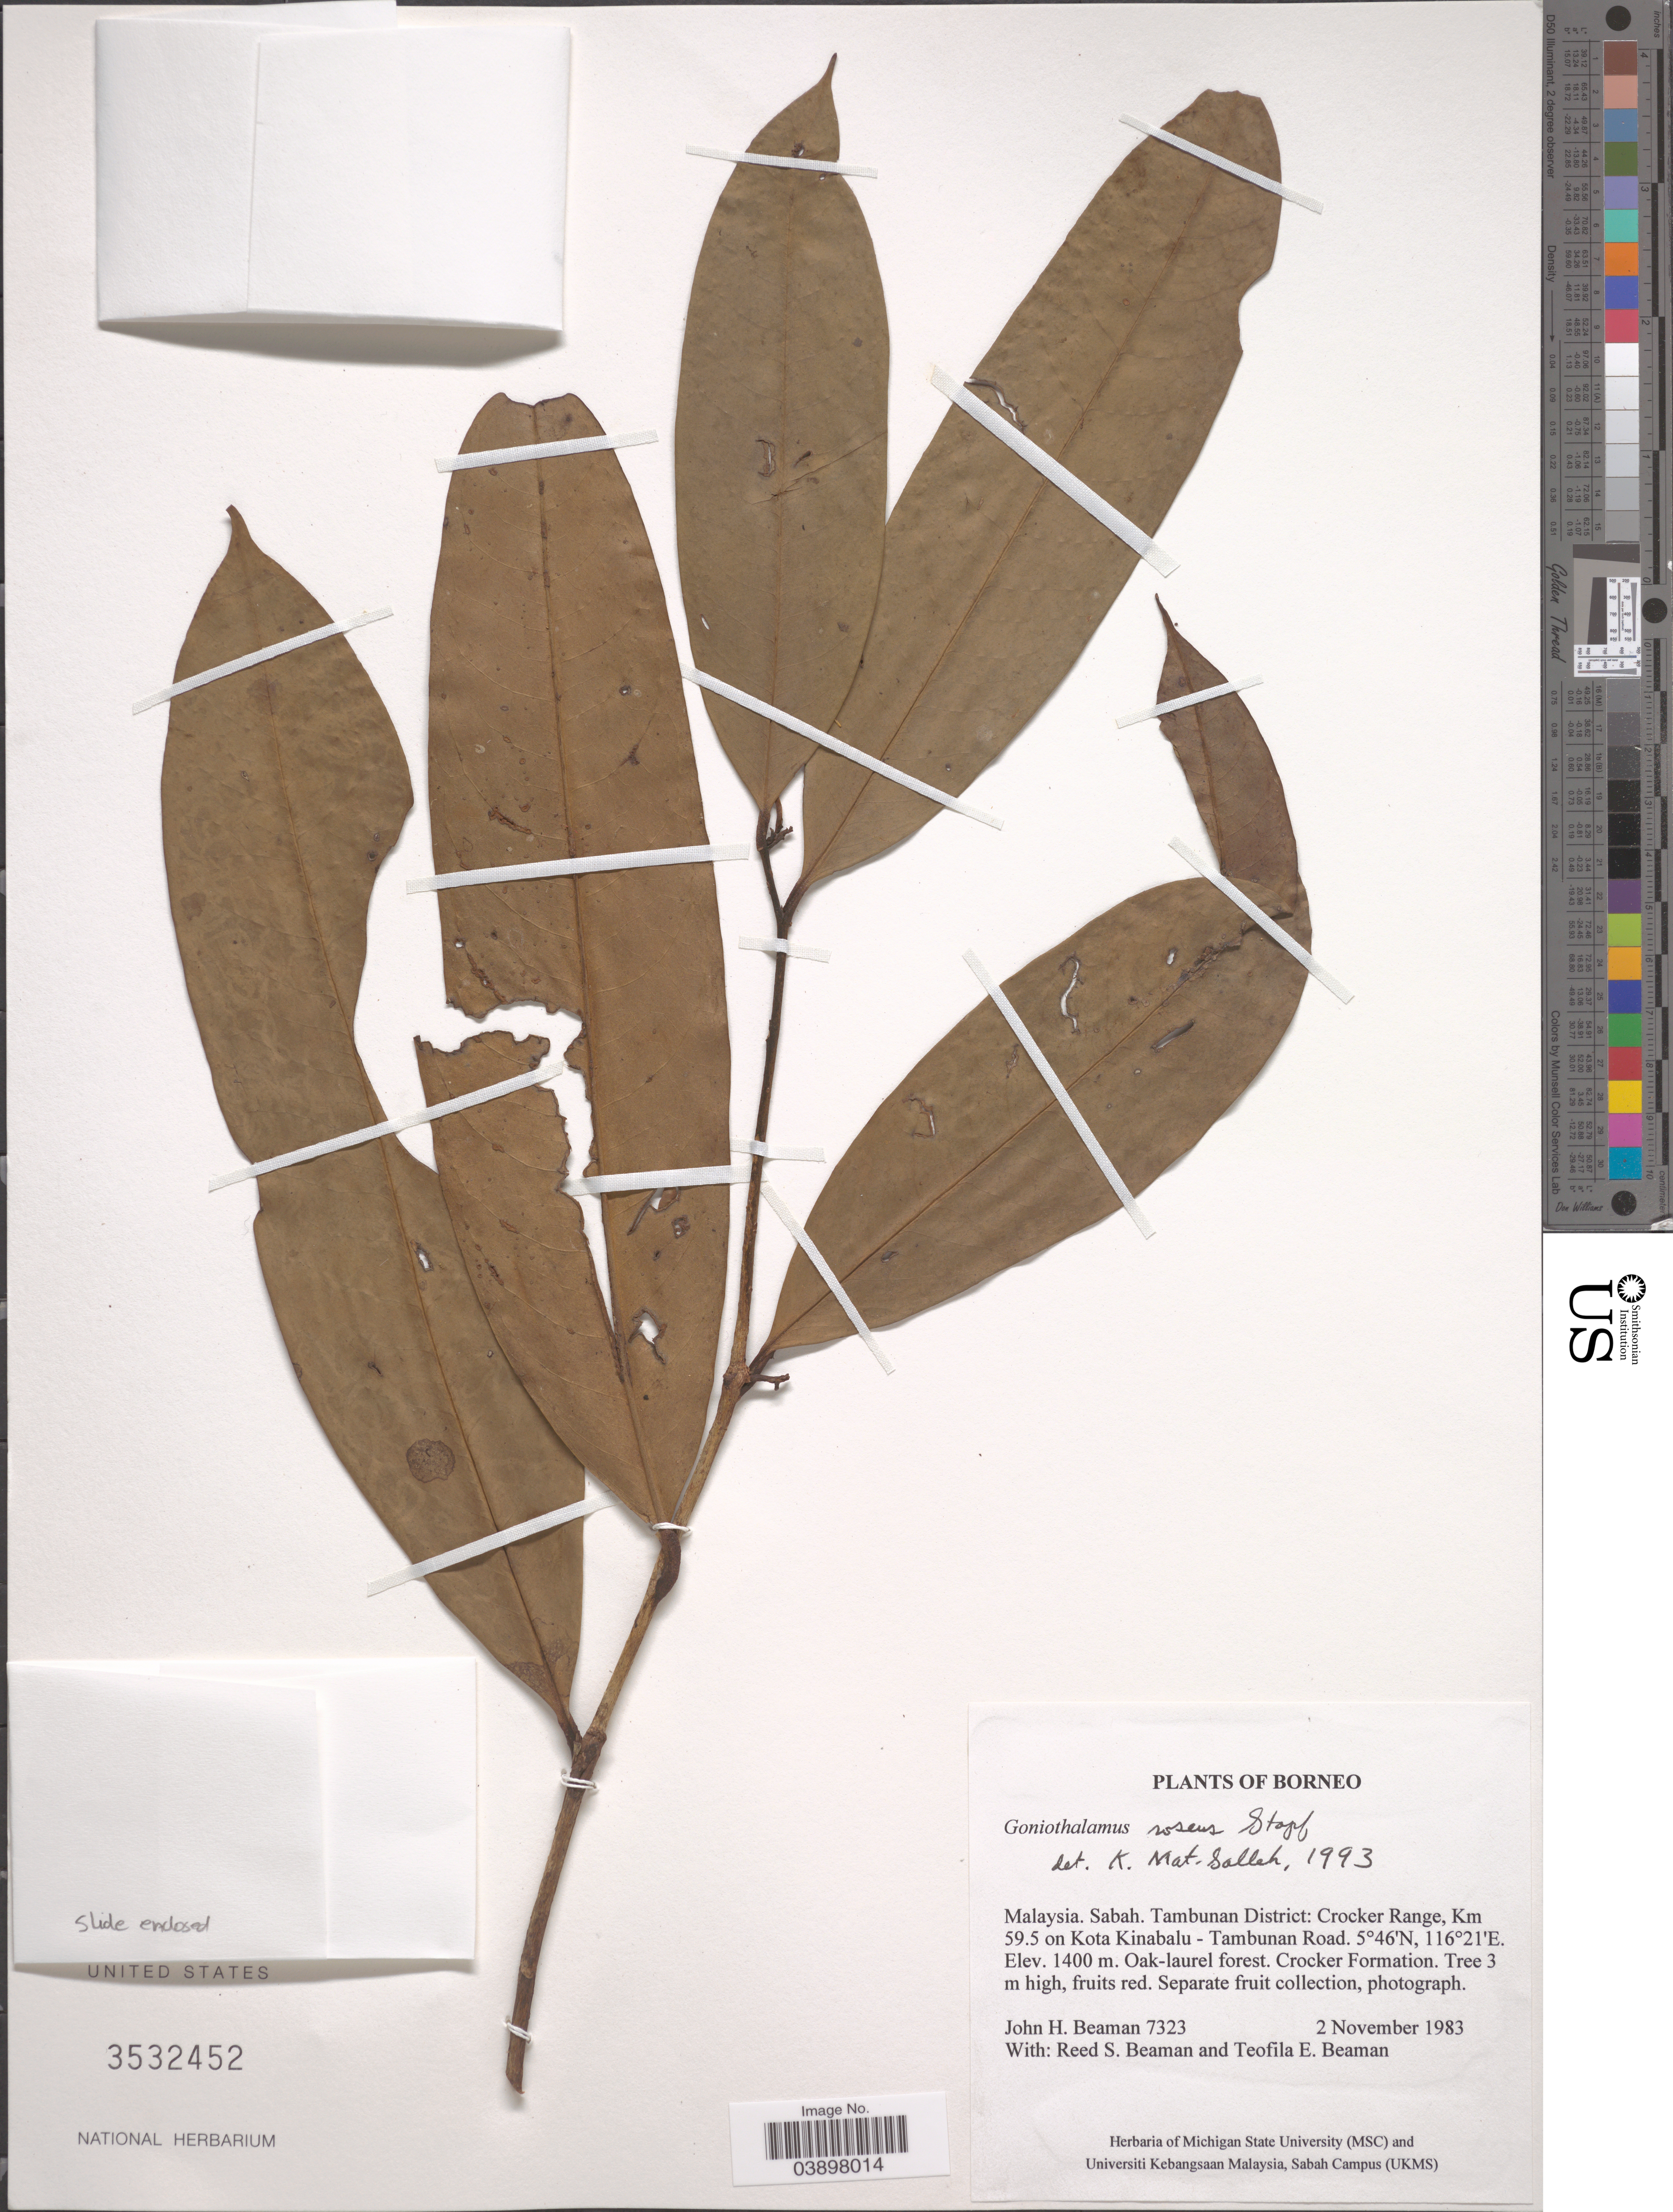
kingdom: Plantae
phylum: Tracheophyta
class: Magnoliopsida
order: Magnoliales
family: Annonaceae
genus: Goniothalamus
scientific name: Goniothalamus roseus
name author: Stapf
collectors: J. H. Beaman, R. S. Beaman & T. E. Beaman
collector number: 7323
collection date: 1983-11-02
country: Malaysia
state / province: Sabah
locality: Borneo. Tambunan District: Crocker Range, Km 59.5 on Kota Kinabalu - Tambunan Road.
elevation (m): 1400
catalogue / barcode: US 3532452